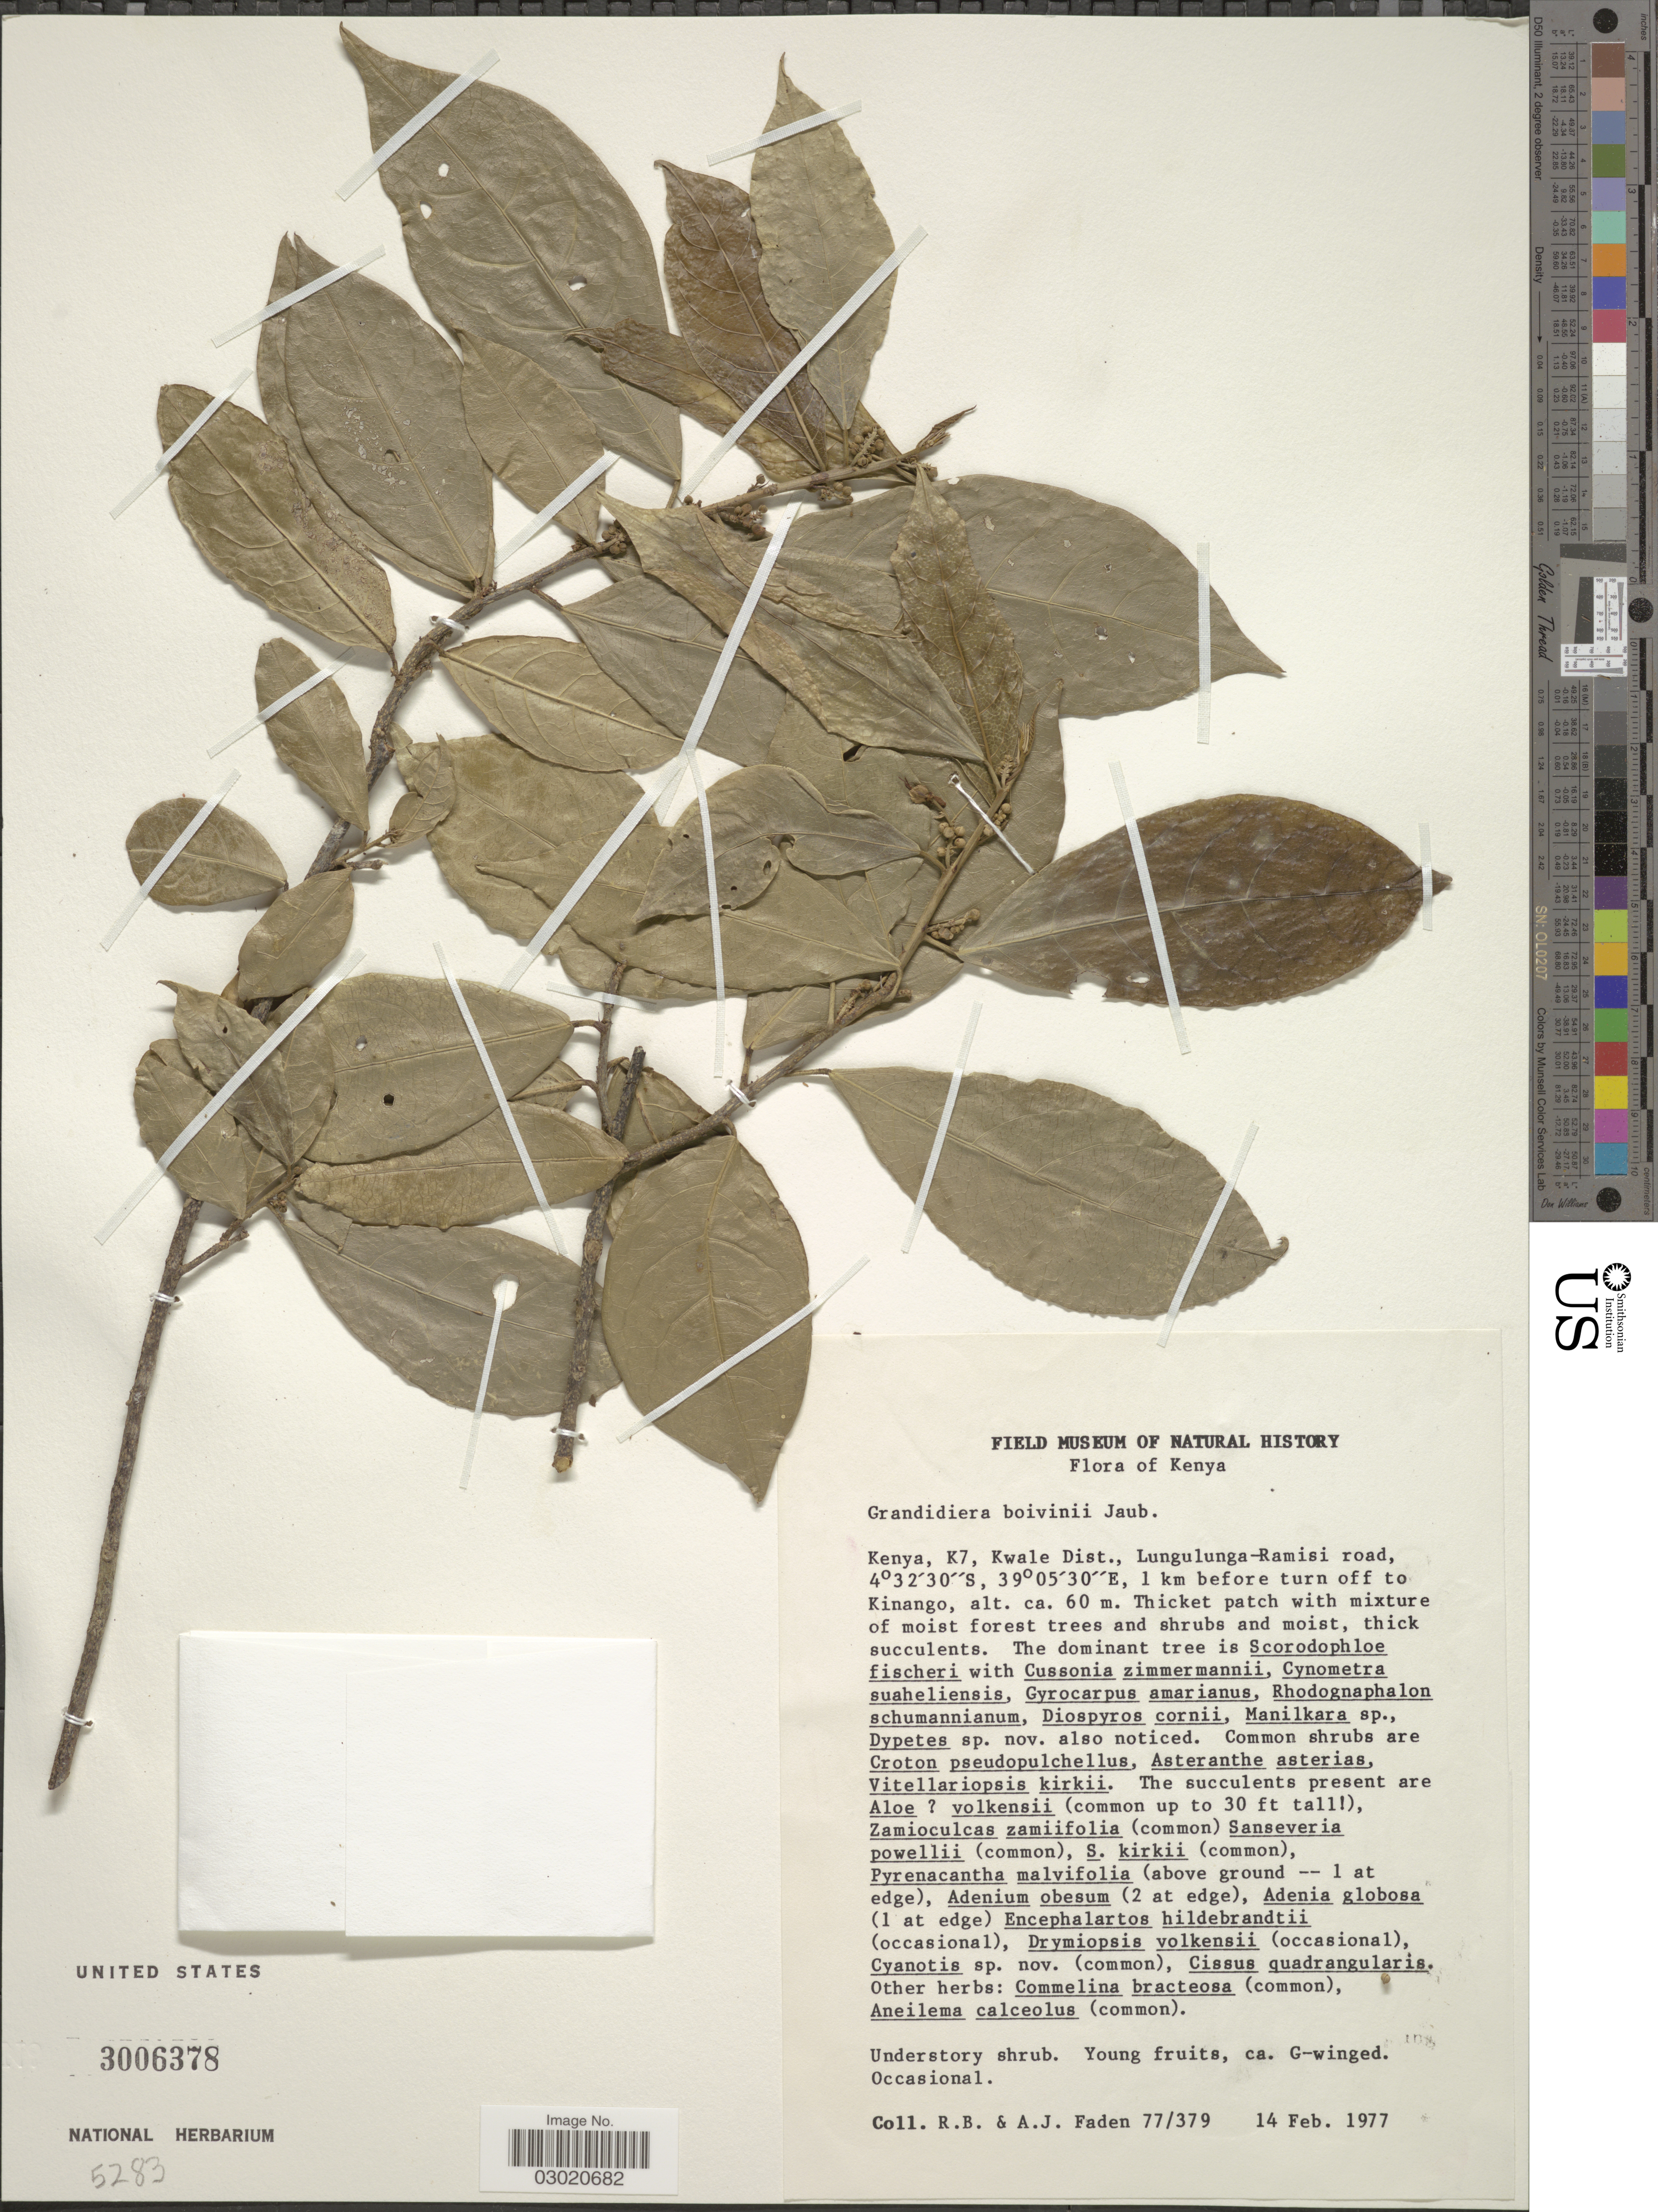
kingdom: Plantae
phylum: Tracheophyta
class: Magnoliopsida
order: Malpighiales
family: Achariaceae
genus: Grandidiera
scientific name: Grandidiera boivinii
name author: Jaub.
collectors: R. B. Faden & A. J. Faden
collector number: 77/379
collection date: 1977-02-14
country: Kenya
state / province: Kwale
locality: K7, Kwale Dist., Lungulunga-Ramisi road, 1 km before turn off to Kinango.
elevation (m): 60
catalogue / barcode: US 3006378